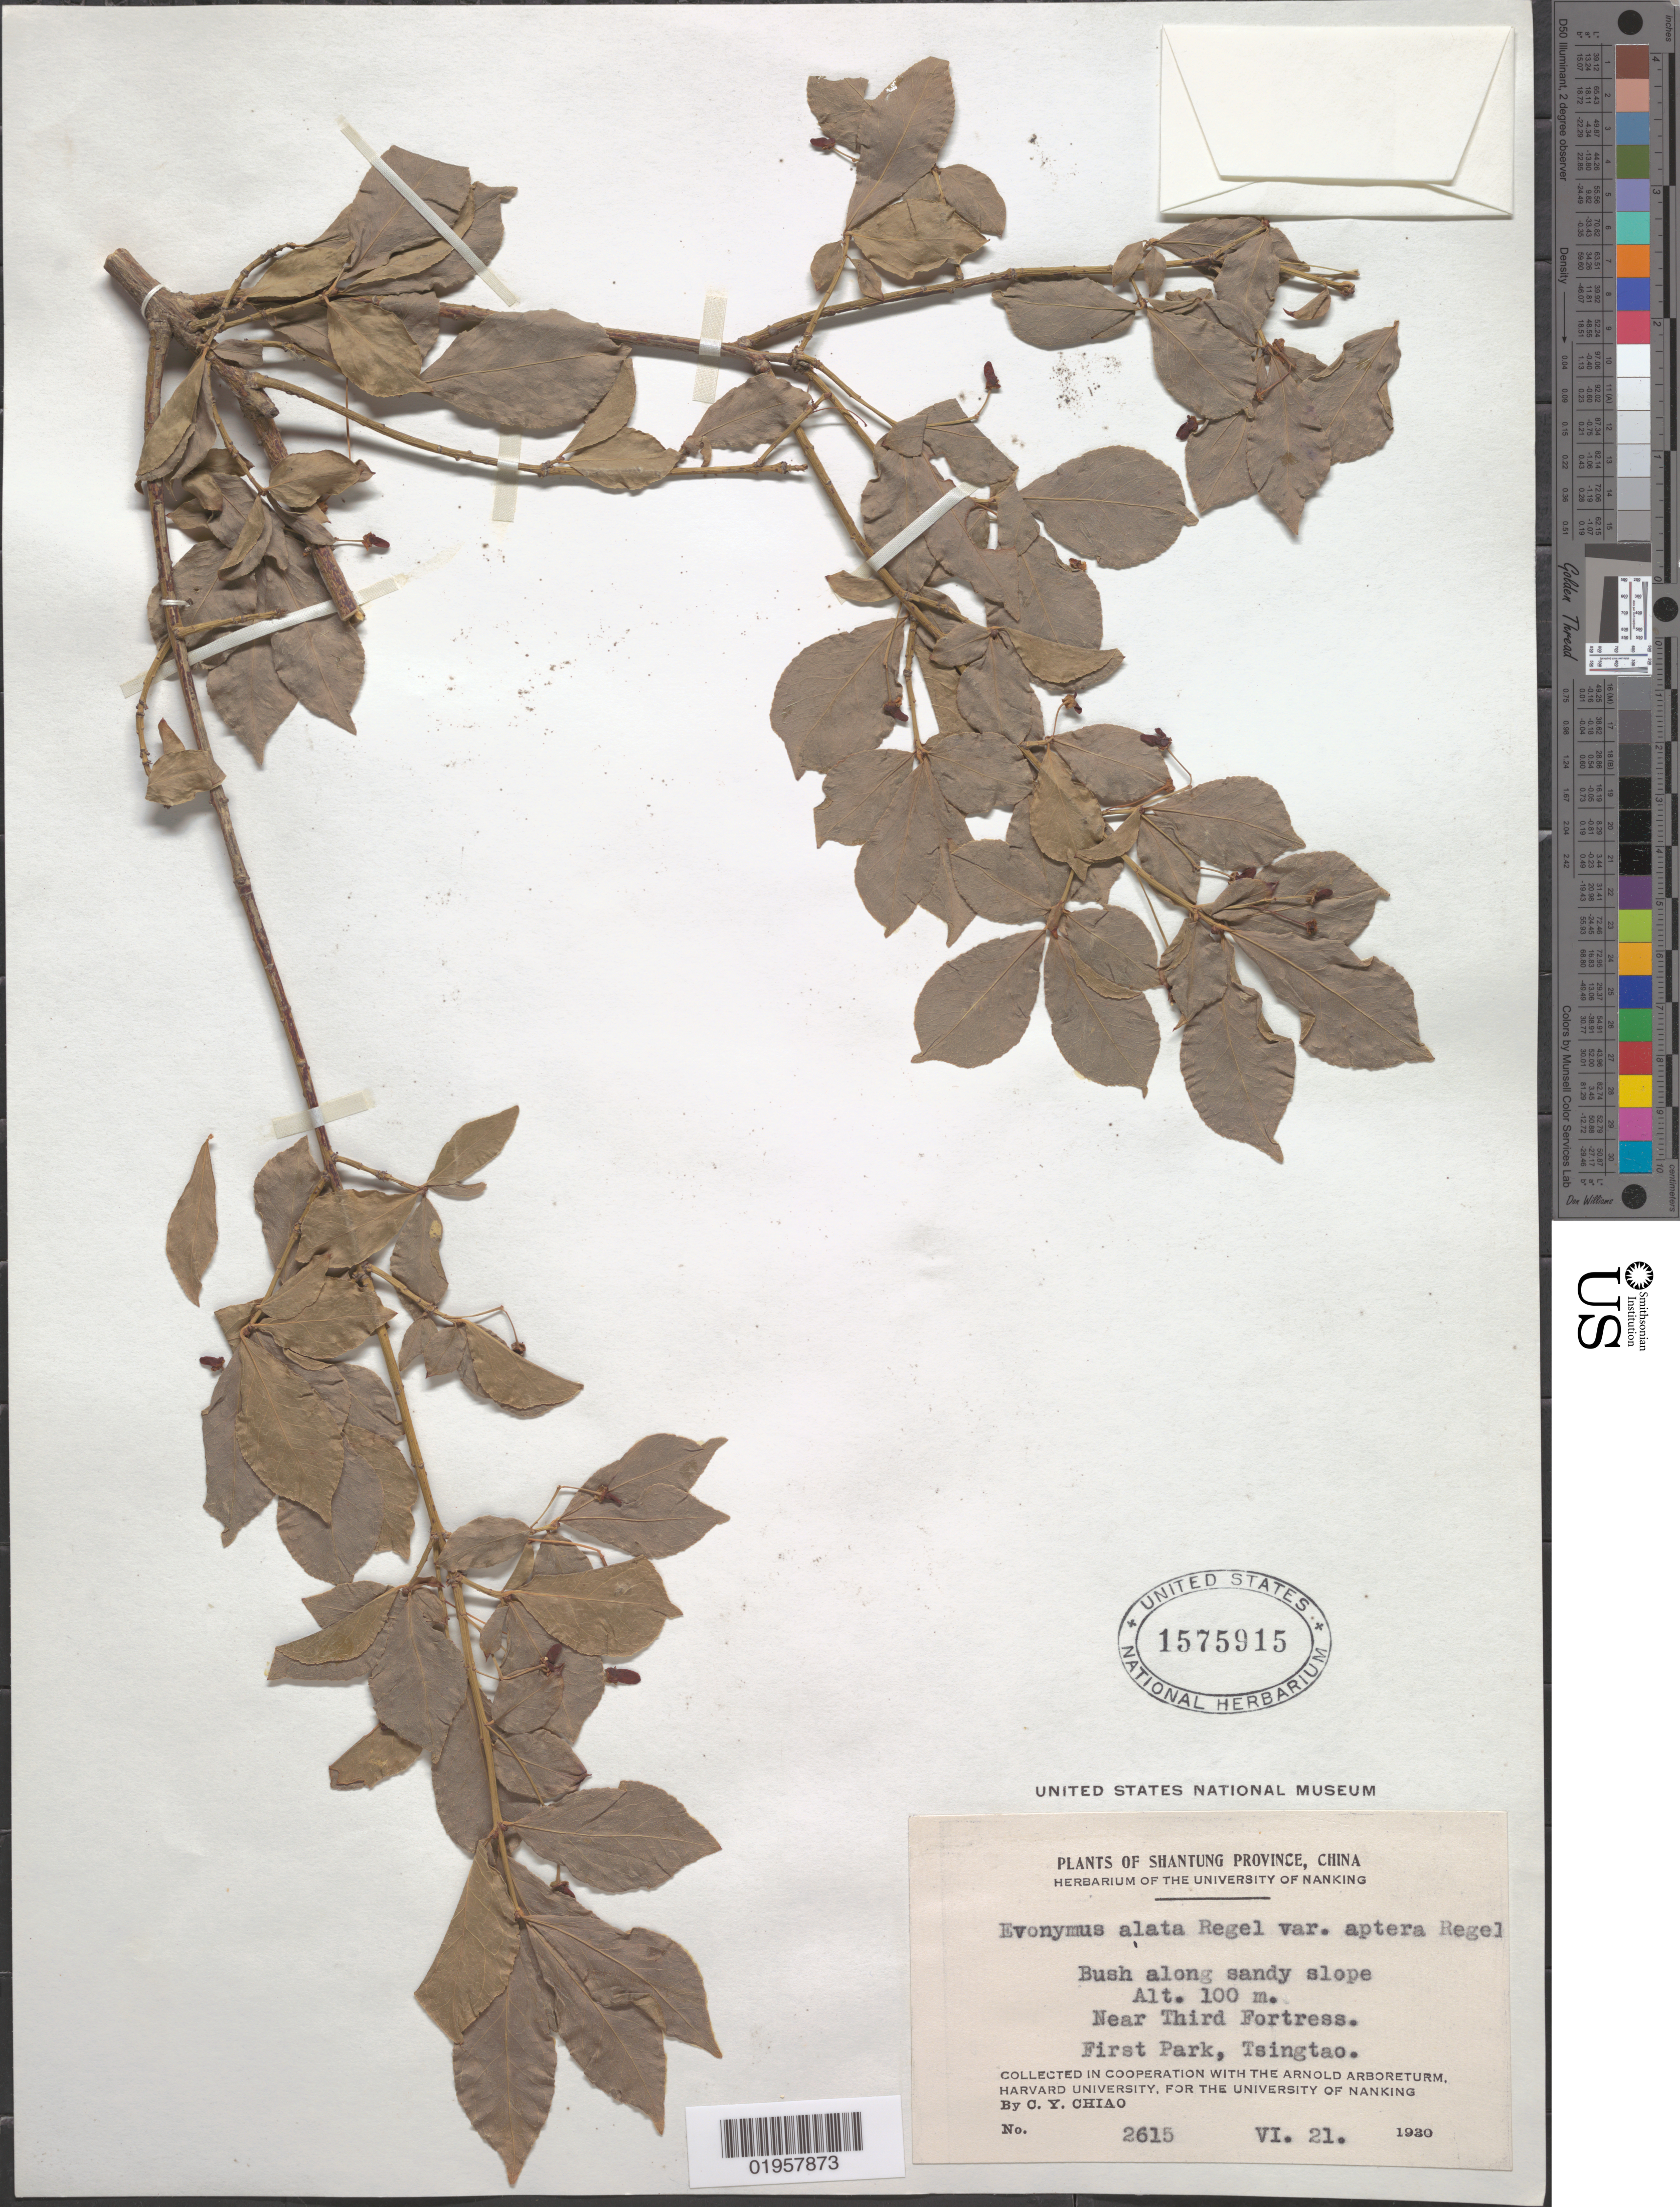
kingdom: Plantae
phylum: Tracheophyta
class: Magnoliopsida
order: Celastrales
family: Celastraceae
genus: Euonymus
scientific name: Euonymus alatus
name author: (Thunb.) Siebold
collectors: C. Y. Chiao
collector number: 2615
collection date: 1930-06-21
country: China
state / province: Shandong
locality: Shantung [Shandong] Province, First Park, Tsingtao, near Third Fortress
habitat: Along sandy slope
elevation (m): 100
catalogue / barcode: US 1575915